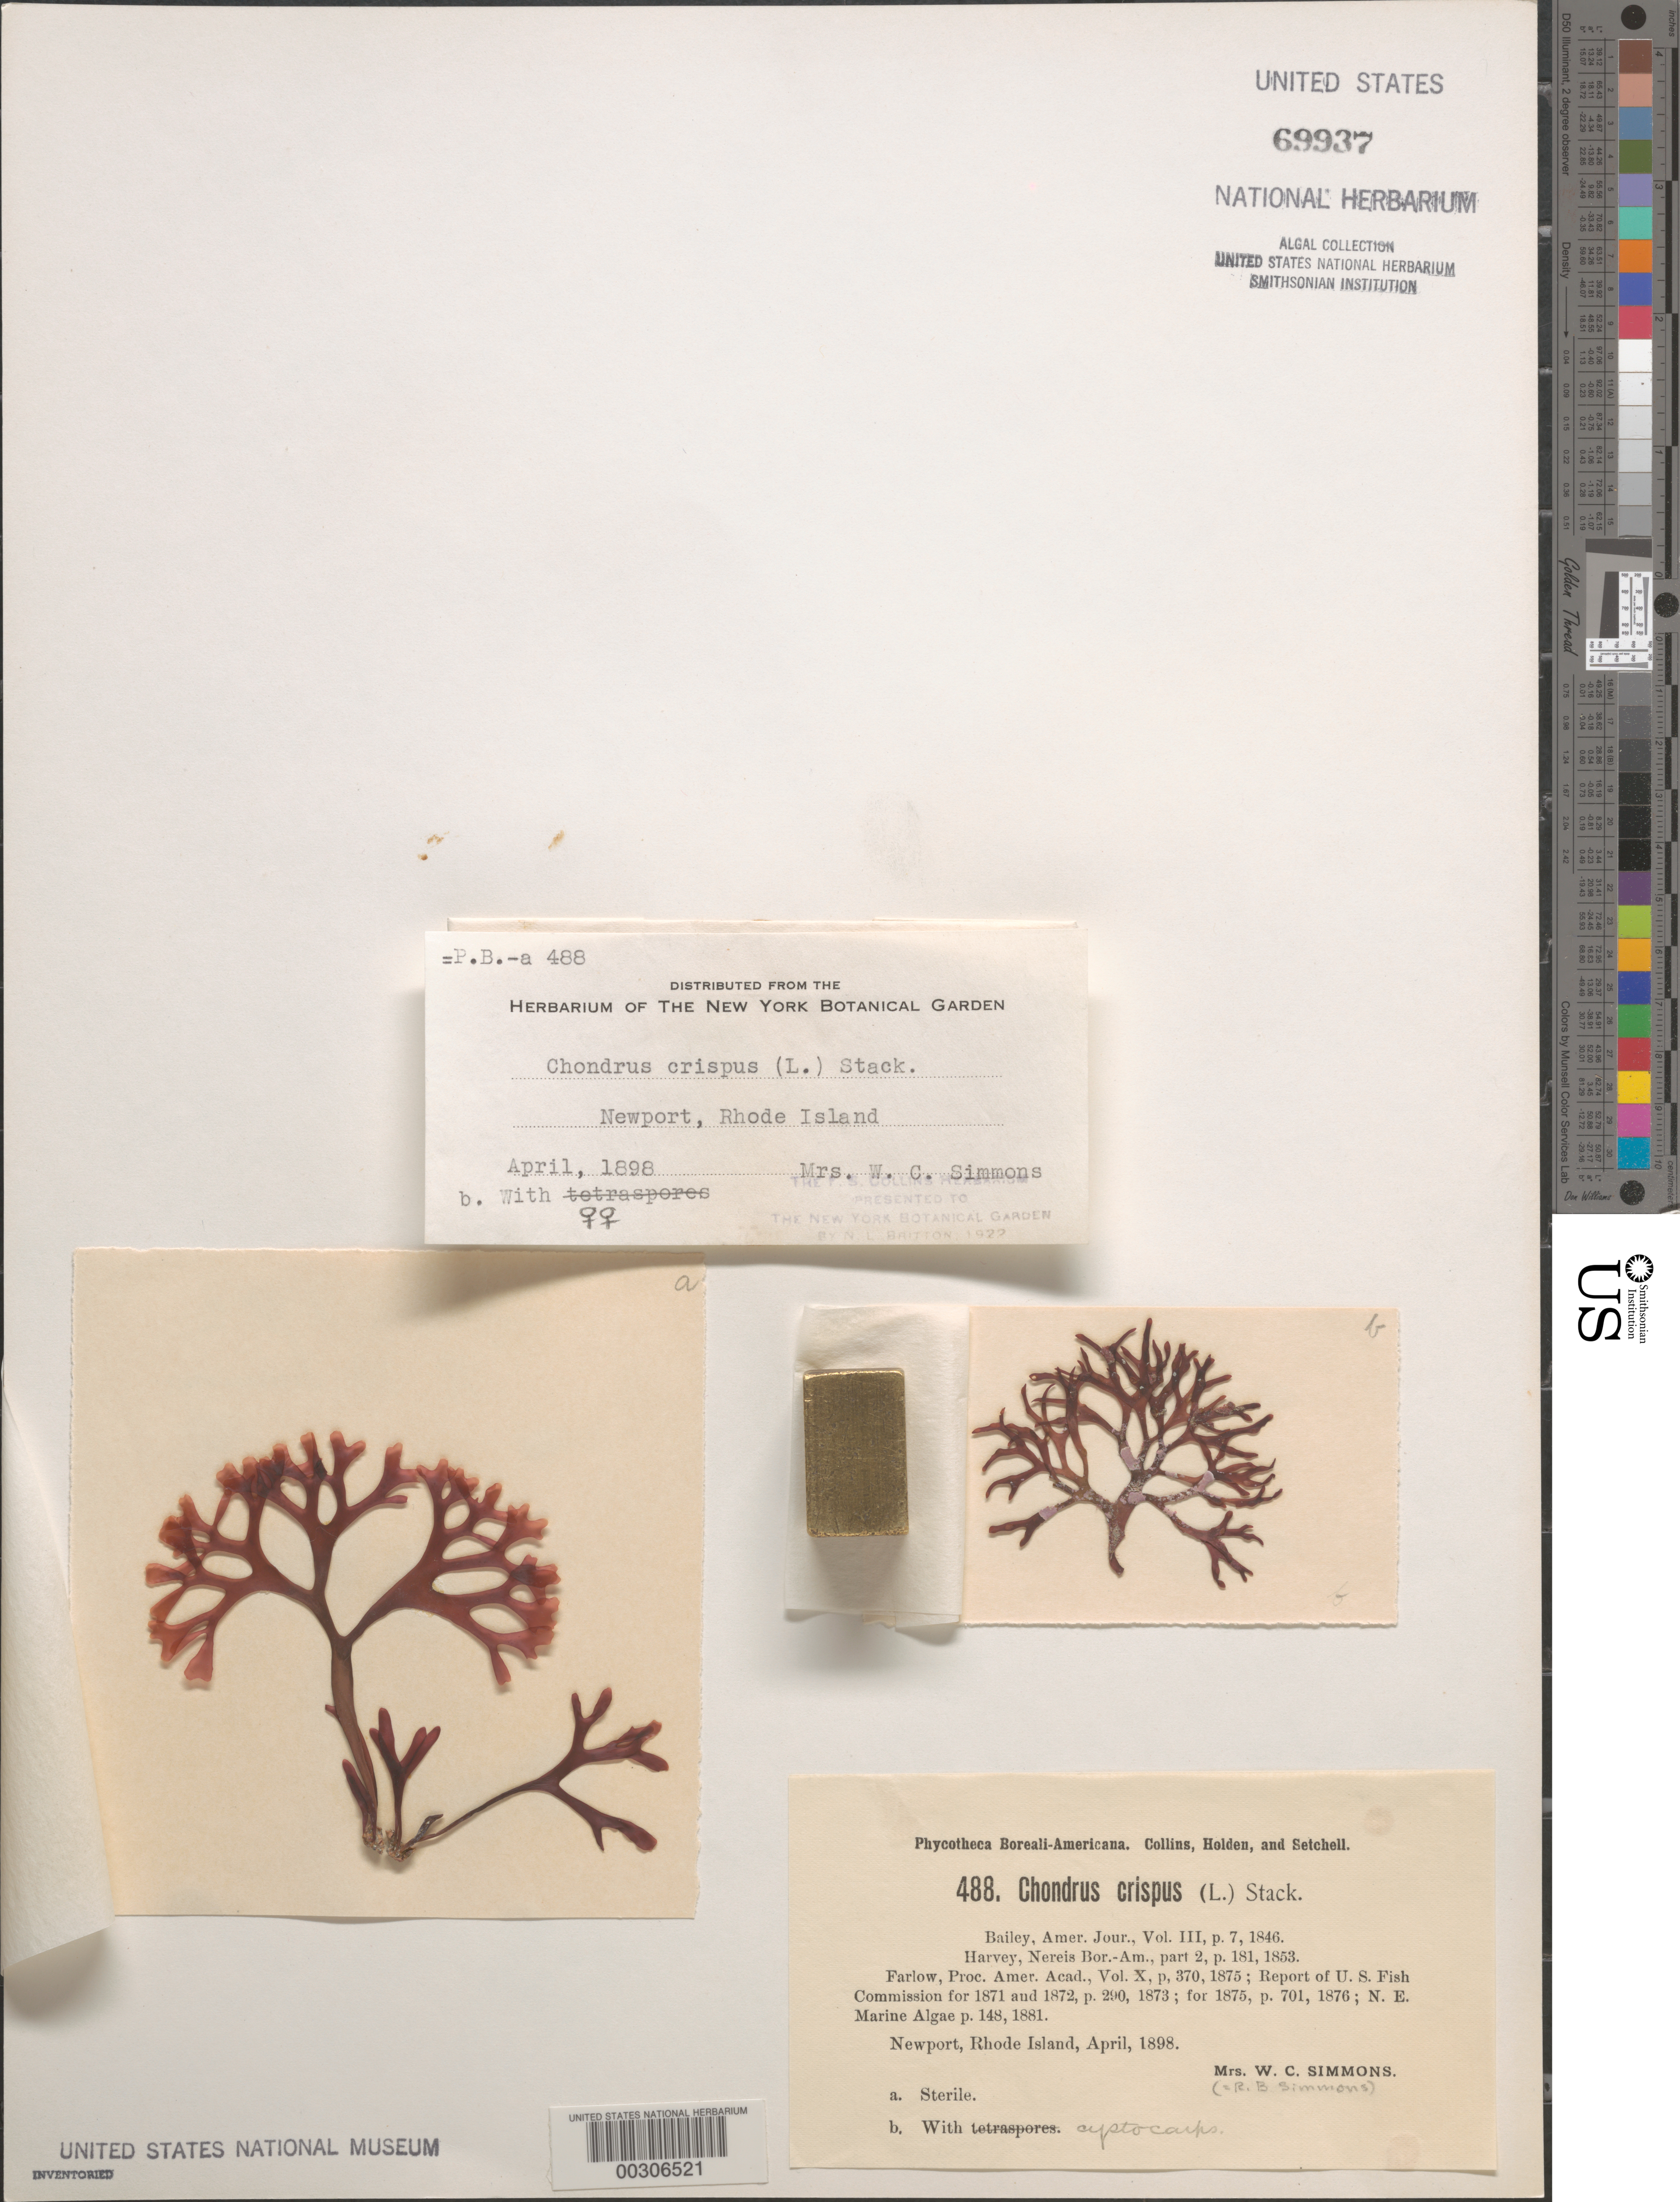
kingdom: Plantae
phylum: Rhodophyta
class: Florideophyceae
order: Gigartinales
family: Gigartinaceae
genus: Chondrus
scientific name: Chondrus crispus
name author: Stackh.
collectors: R. B. Simmons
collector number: PB-A 488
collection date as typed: Apr 1898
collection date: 1898-04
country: United States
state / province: Rhode Island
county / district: Newport County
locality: Newport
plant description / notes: Collins, Holden & Setchell, Phycotheca Boreali-Americana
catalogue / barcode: US 69937